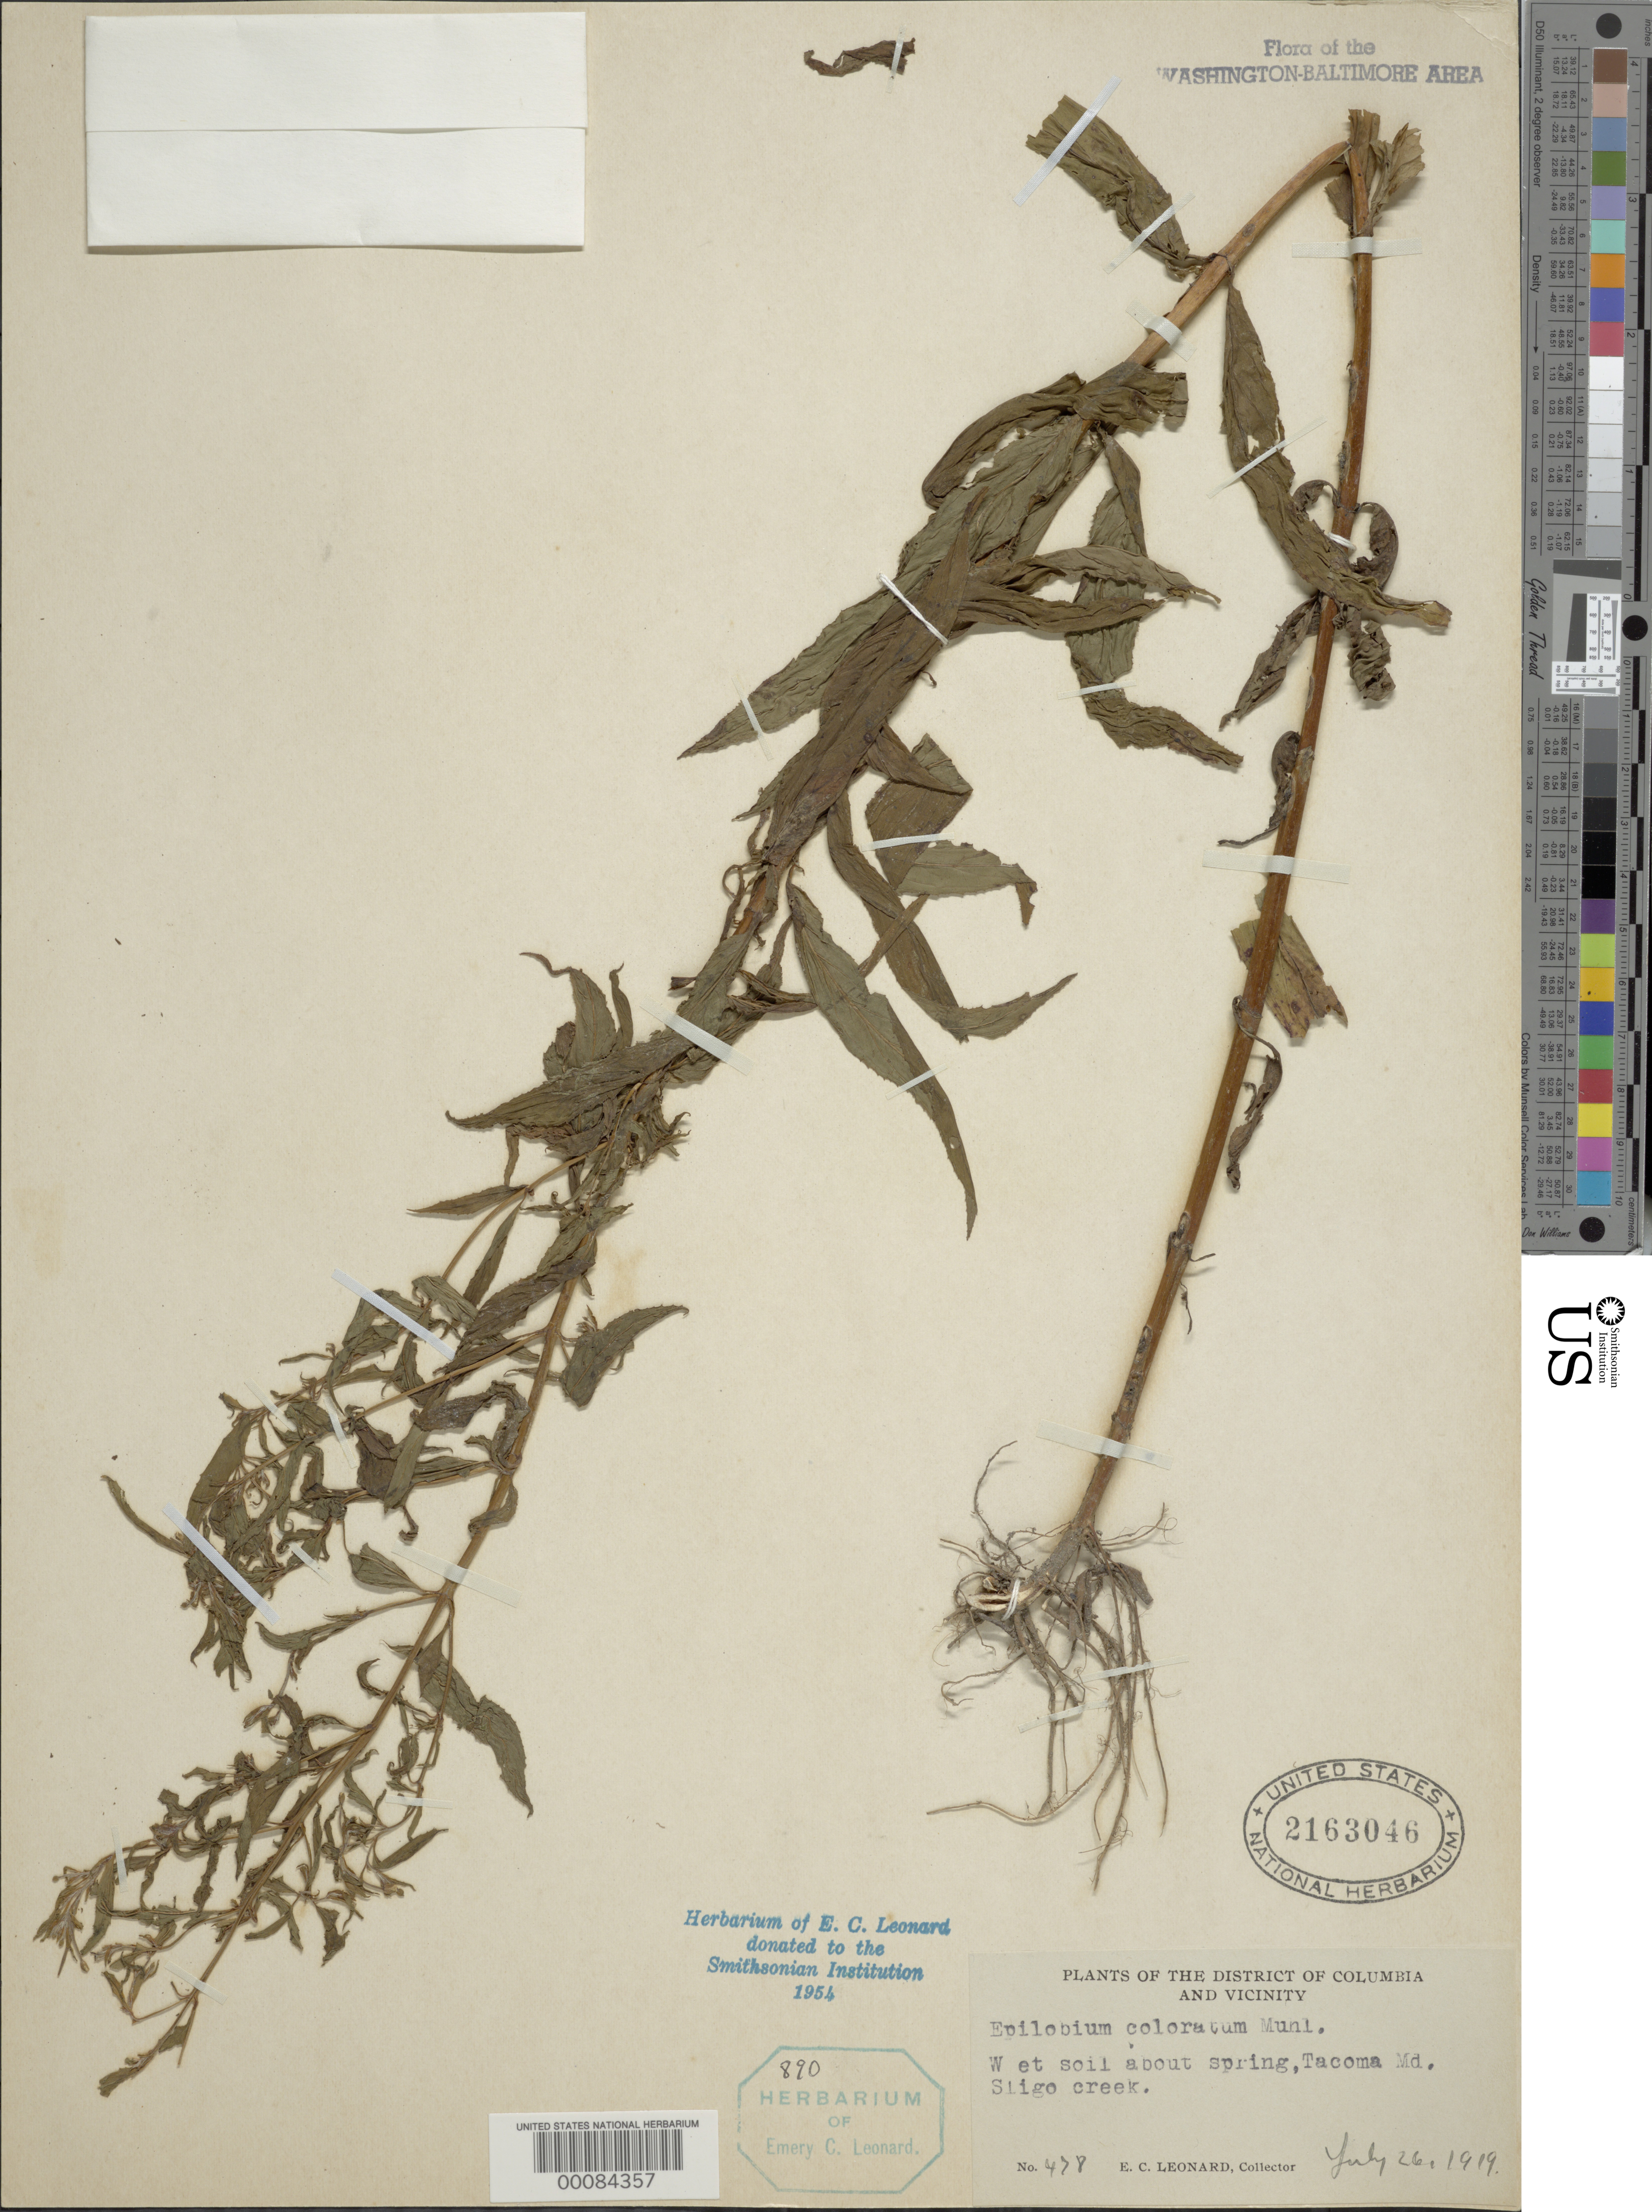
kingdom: Plantae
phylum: Tracheophyta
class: Magnoliopsida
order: Myrtales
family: Onagraceae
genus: Epilobium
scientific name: Epilobium coloratum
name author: Biehler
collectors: E. C. Leonard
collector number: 478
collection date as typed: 26 Jul 1919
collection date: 1919-07-26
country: United States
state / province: Maryland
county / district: Montgomery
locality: Tacoma, Sligo Creek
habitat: Wet soil about spring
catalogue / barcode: US 2163046